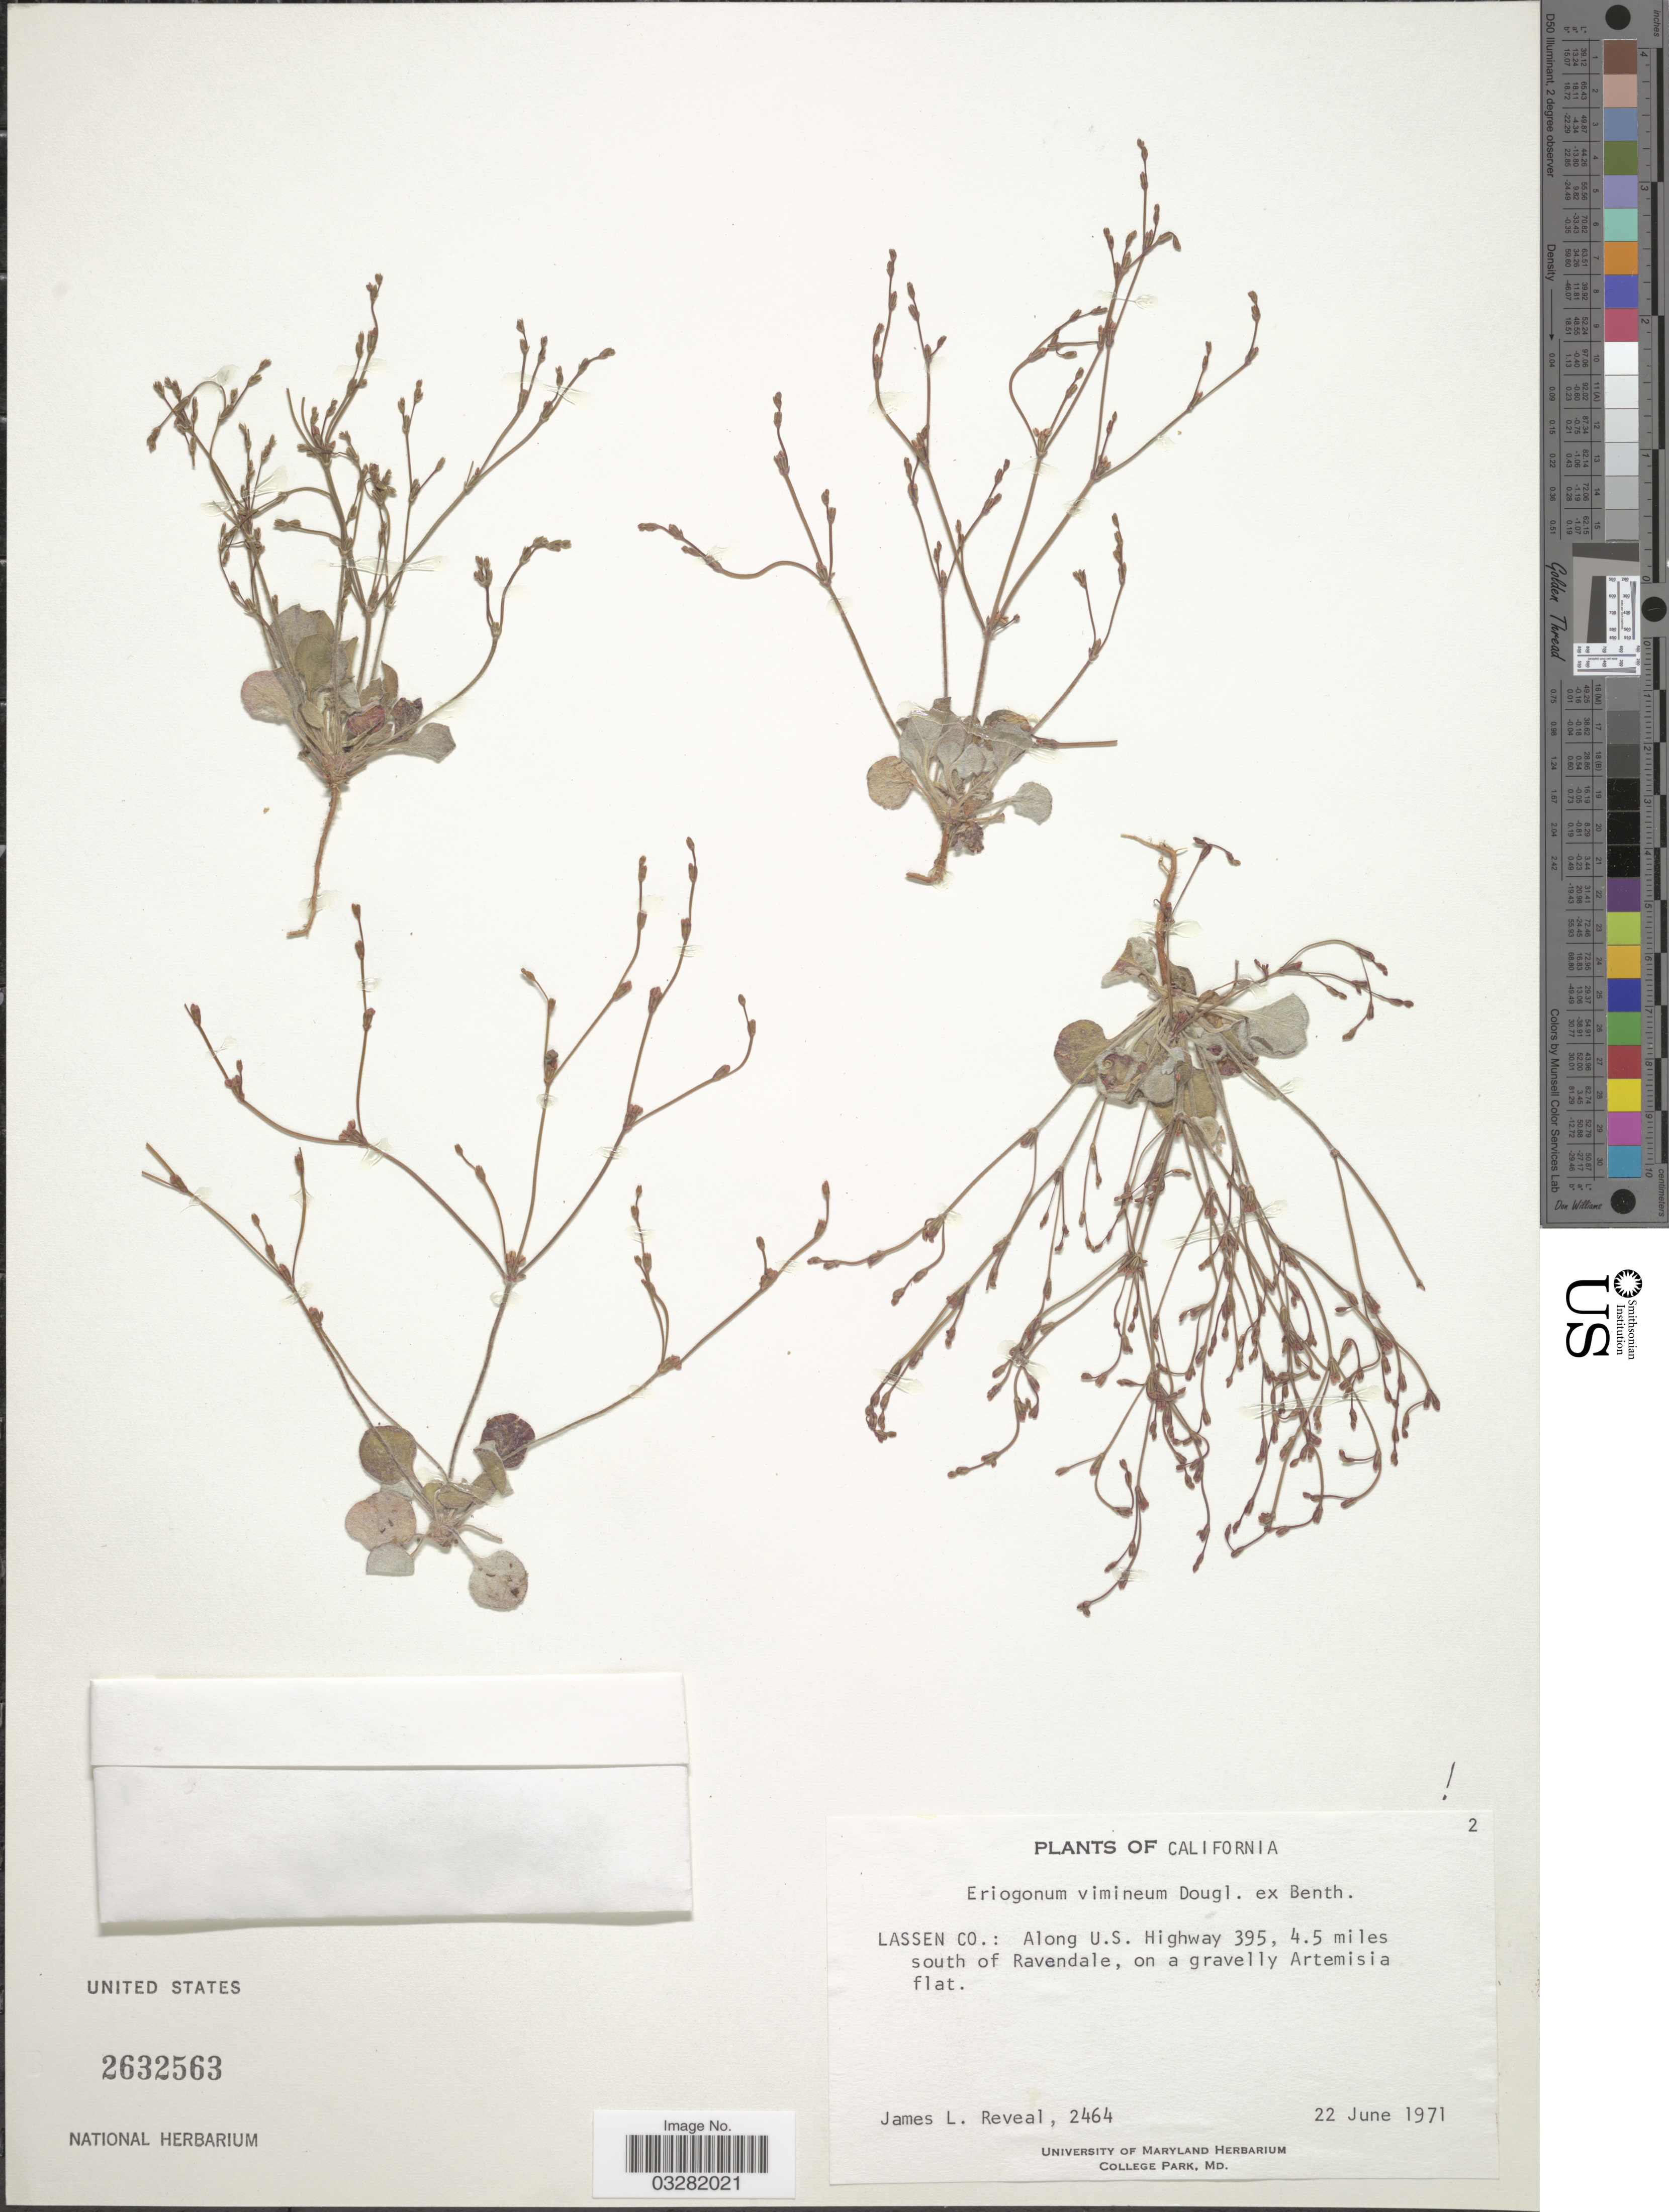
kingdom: Plantae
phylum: Tracheophyta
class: Magnoliopsida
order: Caryophyllales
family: Polygonaceae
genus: Eriogonum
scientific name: Eriogonum vimineum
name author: Douglas ex Benth.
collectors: J. L. Reveal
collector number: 2464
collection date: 1971-06-22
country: United States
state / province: California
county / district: Lassen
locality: Lassen Co.: Along U.S. Highway 395, 4.5 miles south of Ravendale.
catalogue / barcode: US 2632563